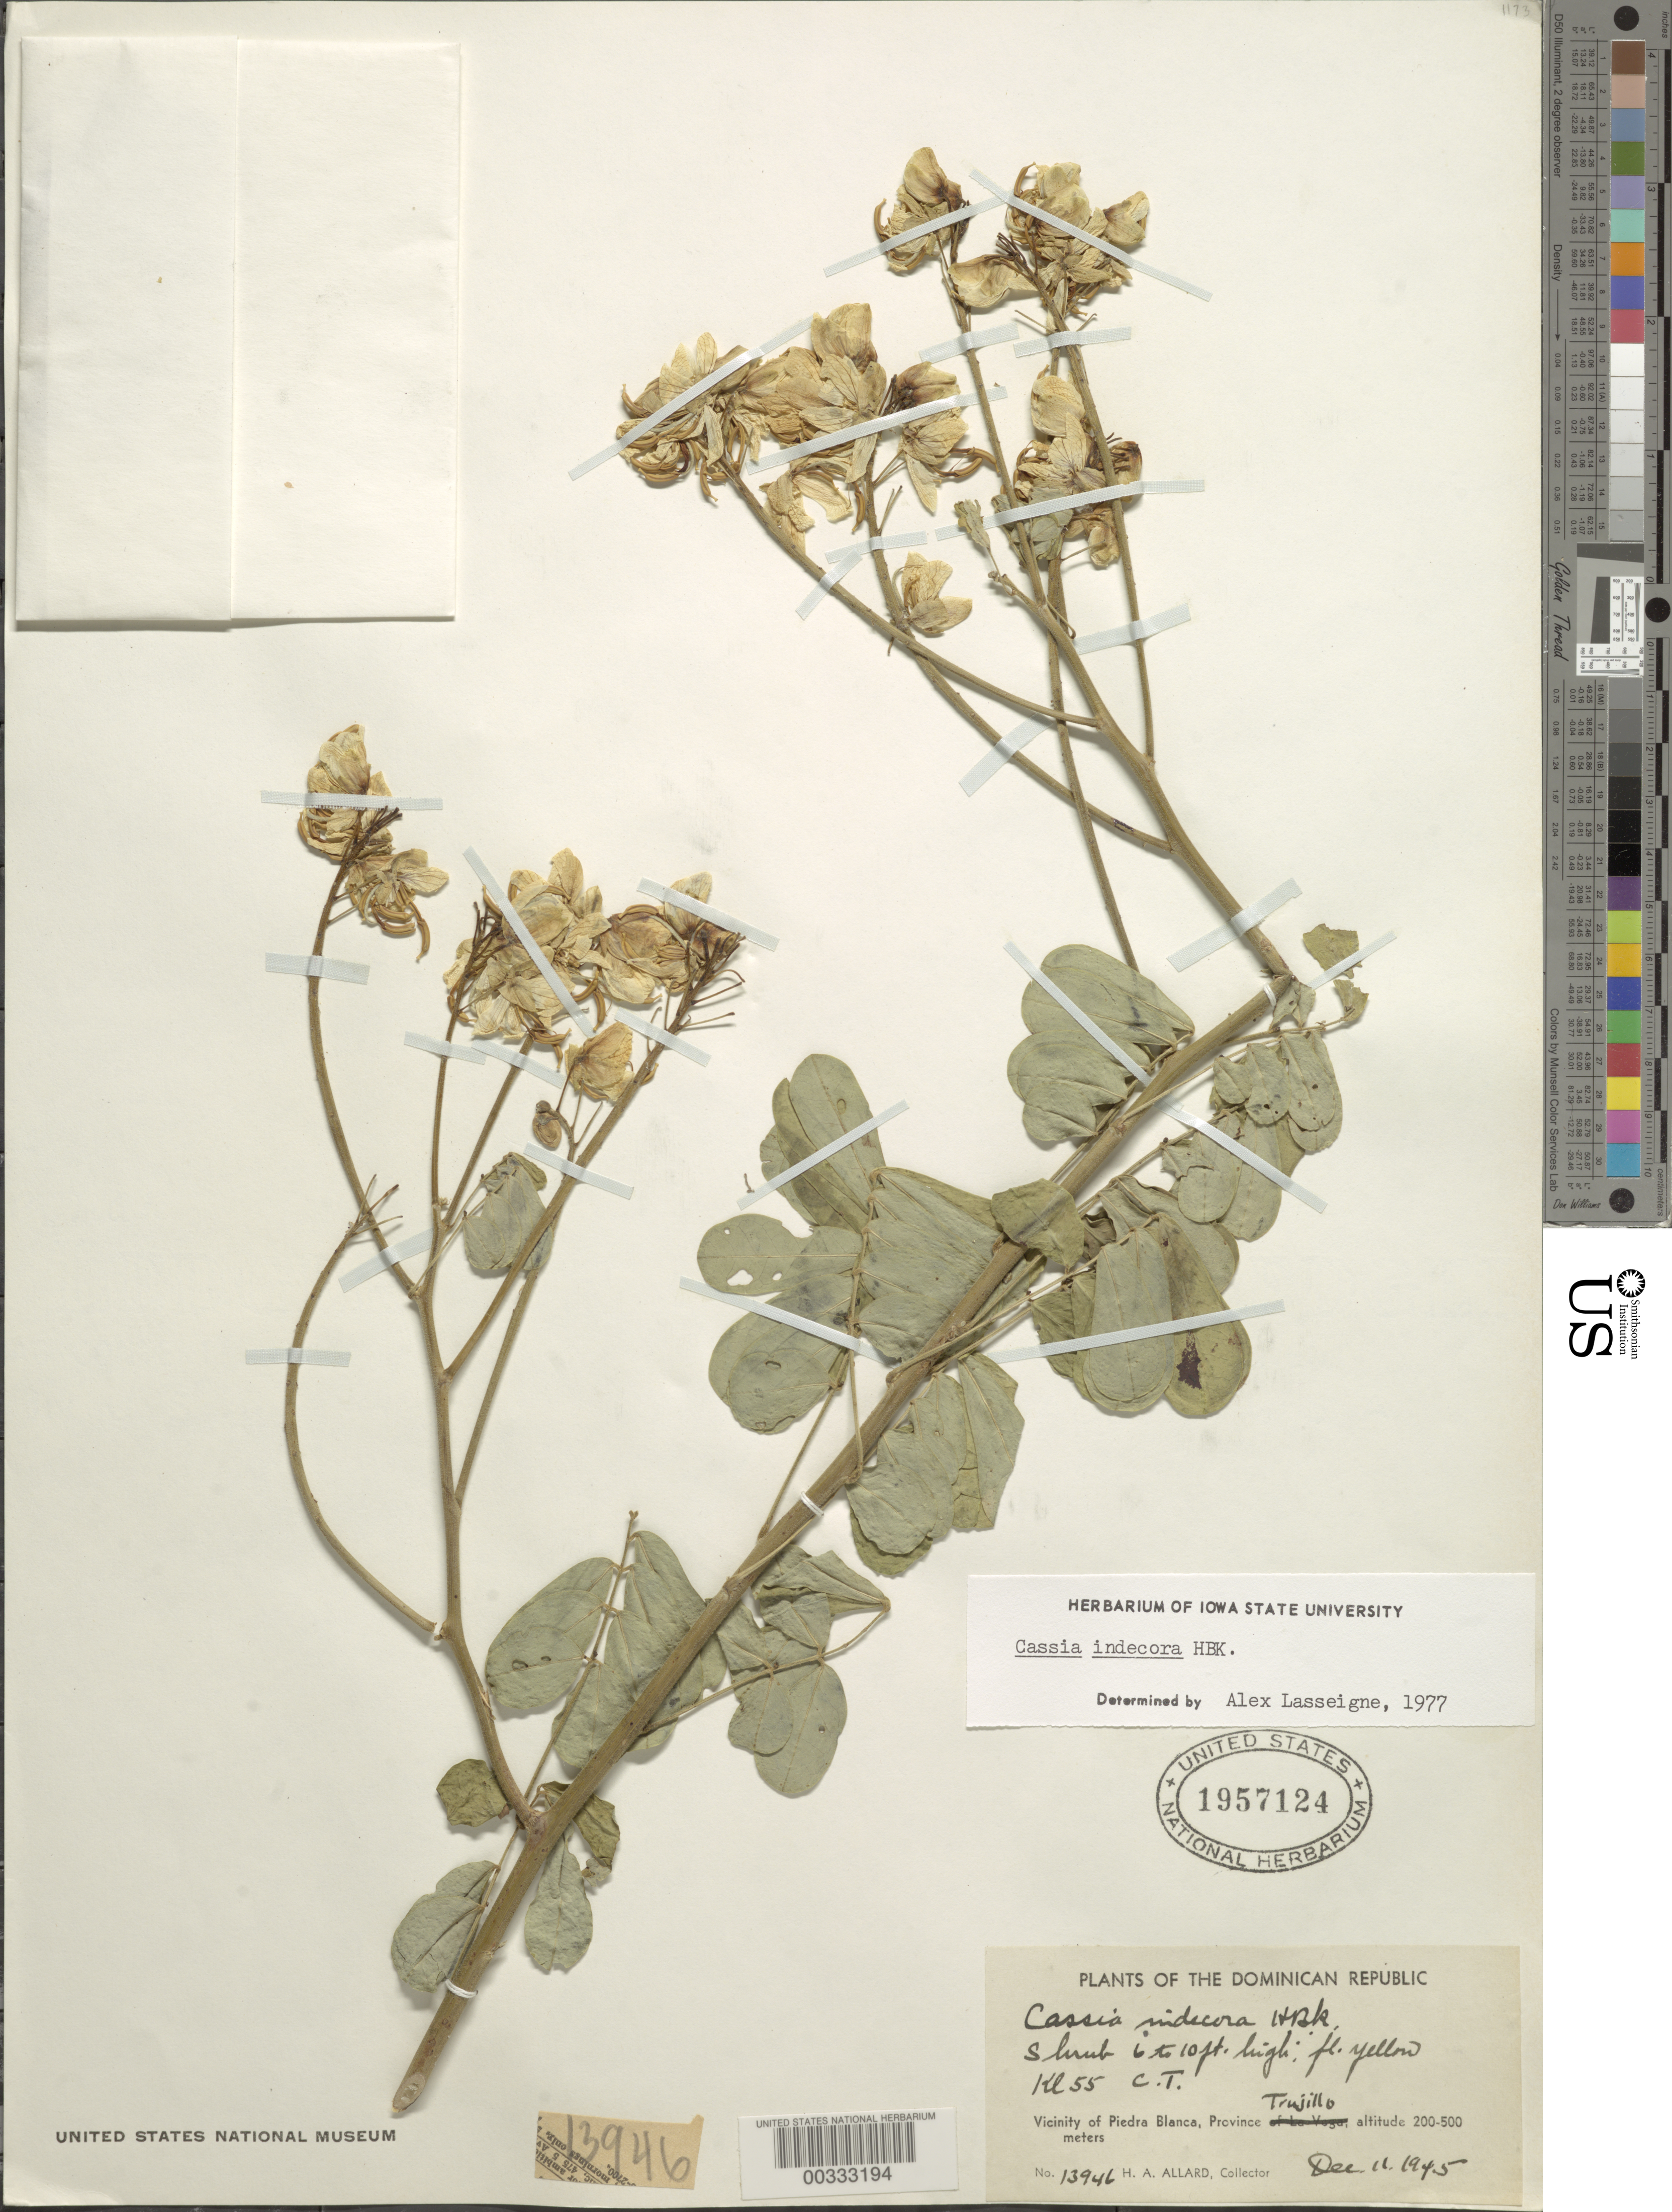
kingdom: Plantae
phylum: Tracheophyta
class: Magnoliopsida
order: Fabales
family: Fabaceae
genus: Senna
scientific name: Senna pendula var. advena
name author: (Vogel) H.S. Irwin & Barneby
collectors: H. A. Allard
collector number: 13946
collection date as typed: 11 Dec 1945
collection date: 1945-12-11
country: Dominican Republic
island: Hispaniola Island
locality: Vicinity of piedra blanca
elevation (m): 200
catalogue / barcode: US 1957124